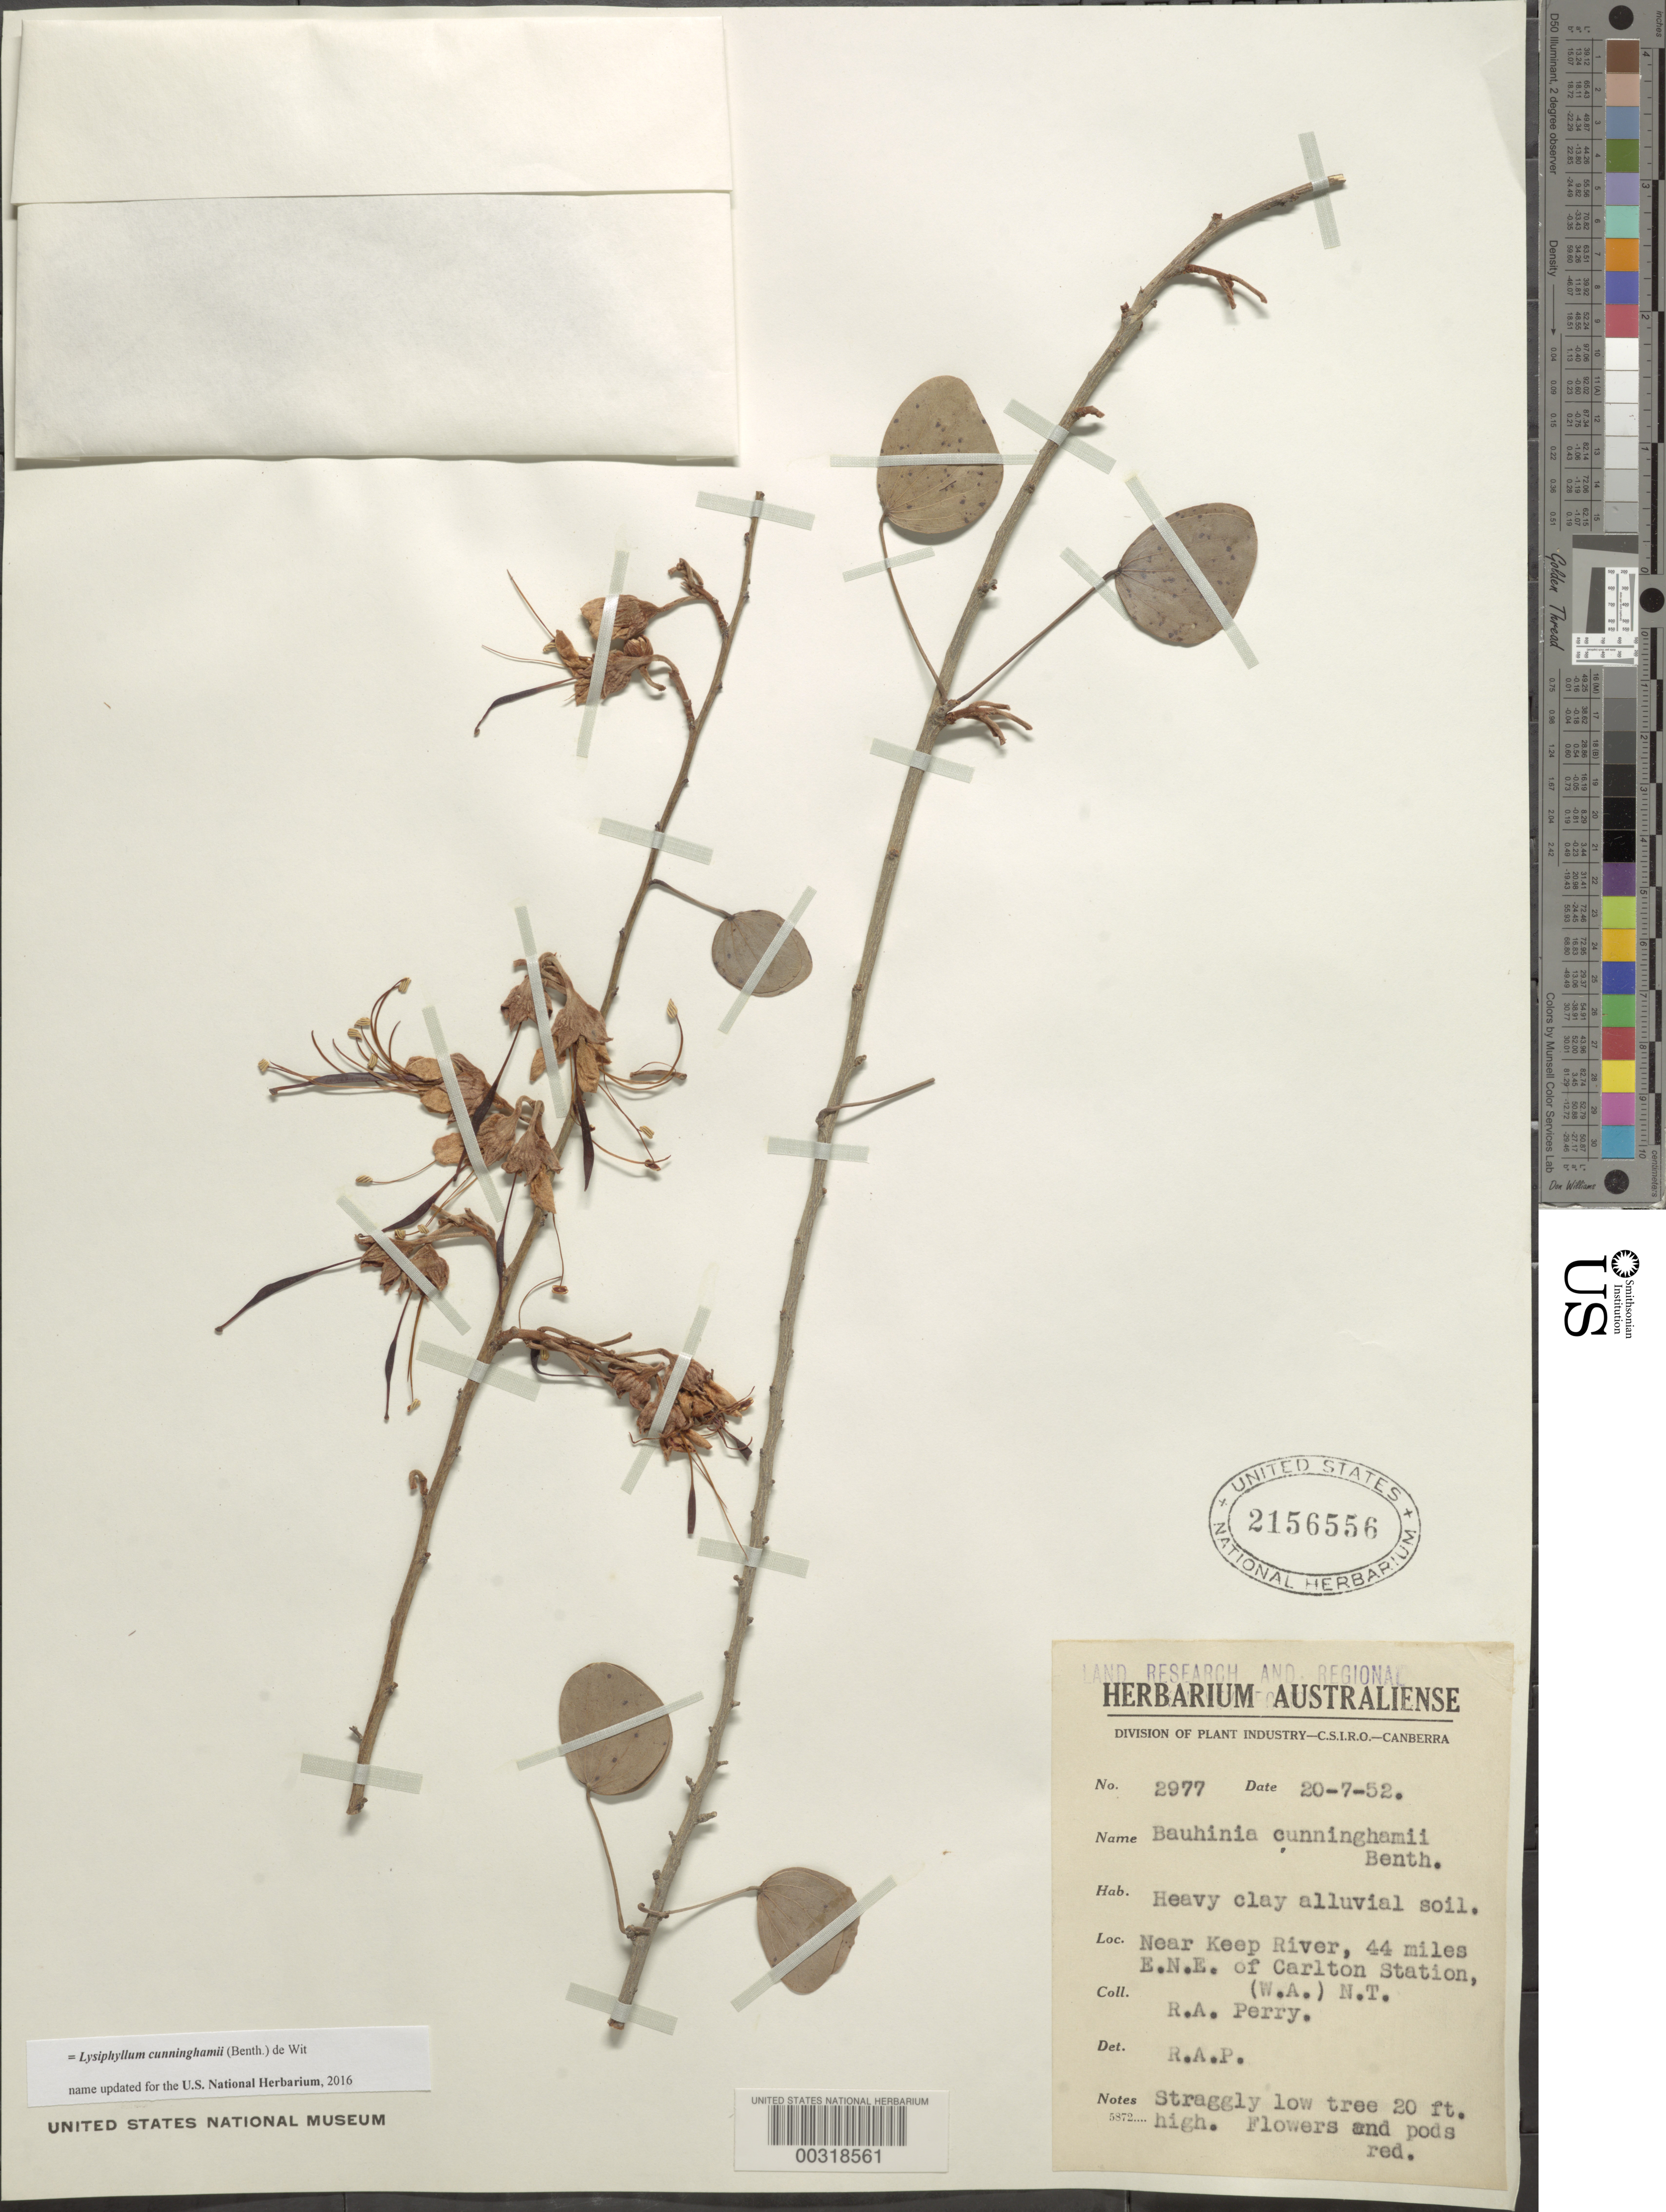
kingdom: Plantae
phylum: Tracheophyta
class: Magnoliopsida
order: Fabales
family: Fabaceae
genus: Tessmannia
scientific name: Tessmannia dewildemaniana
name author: Harms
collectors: Perry, R. A.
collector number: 2977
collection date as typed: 20 Jul 1952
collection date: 1952-07-20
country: Australia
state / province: Northern Territory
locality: Near keep river, 44 mi ene of carlton station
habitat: Heavy clay alluvial soil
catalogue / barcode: US 2156556